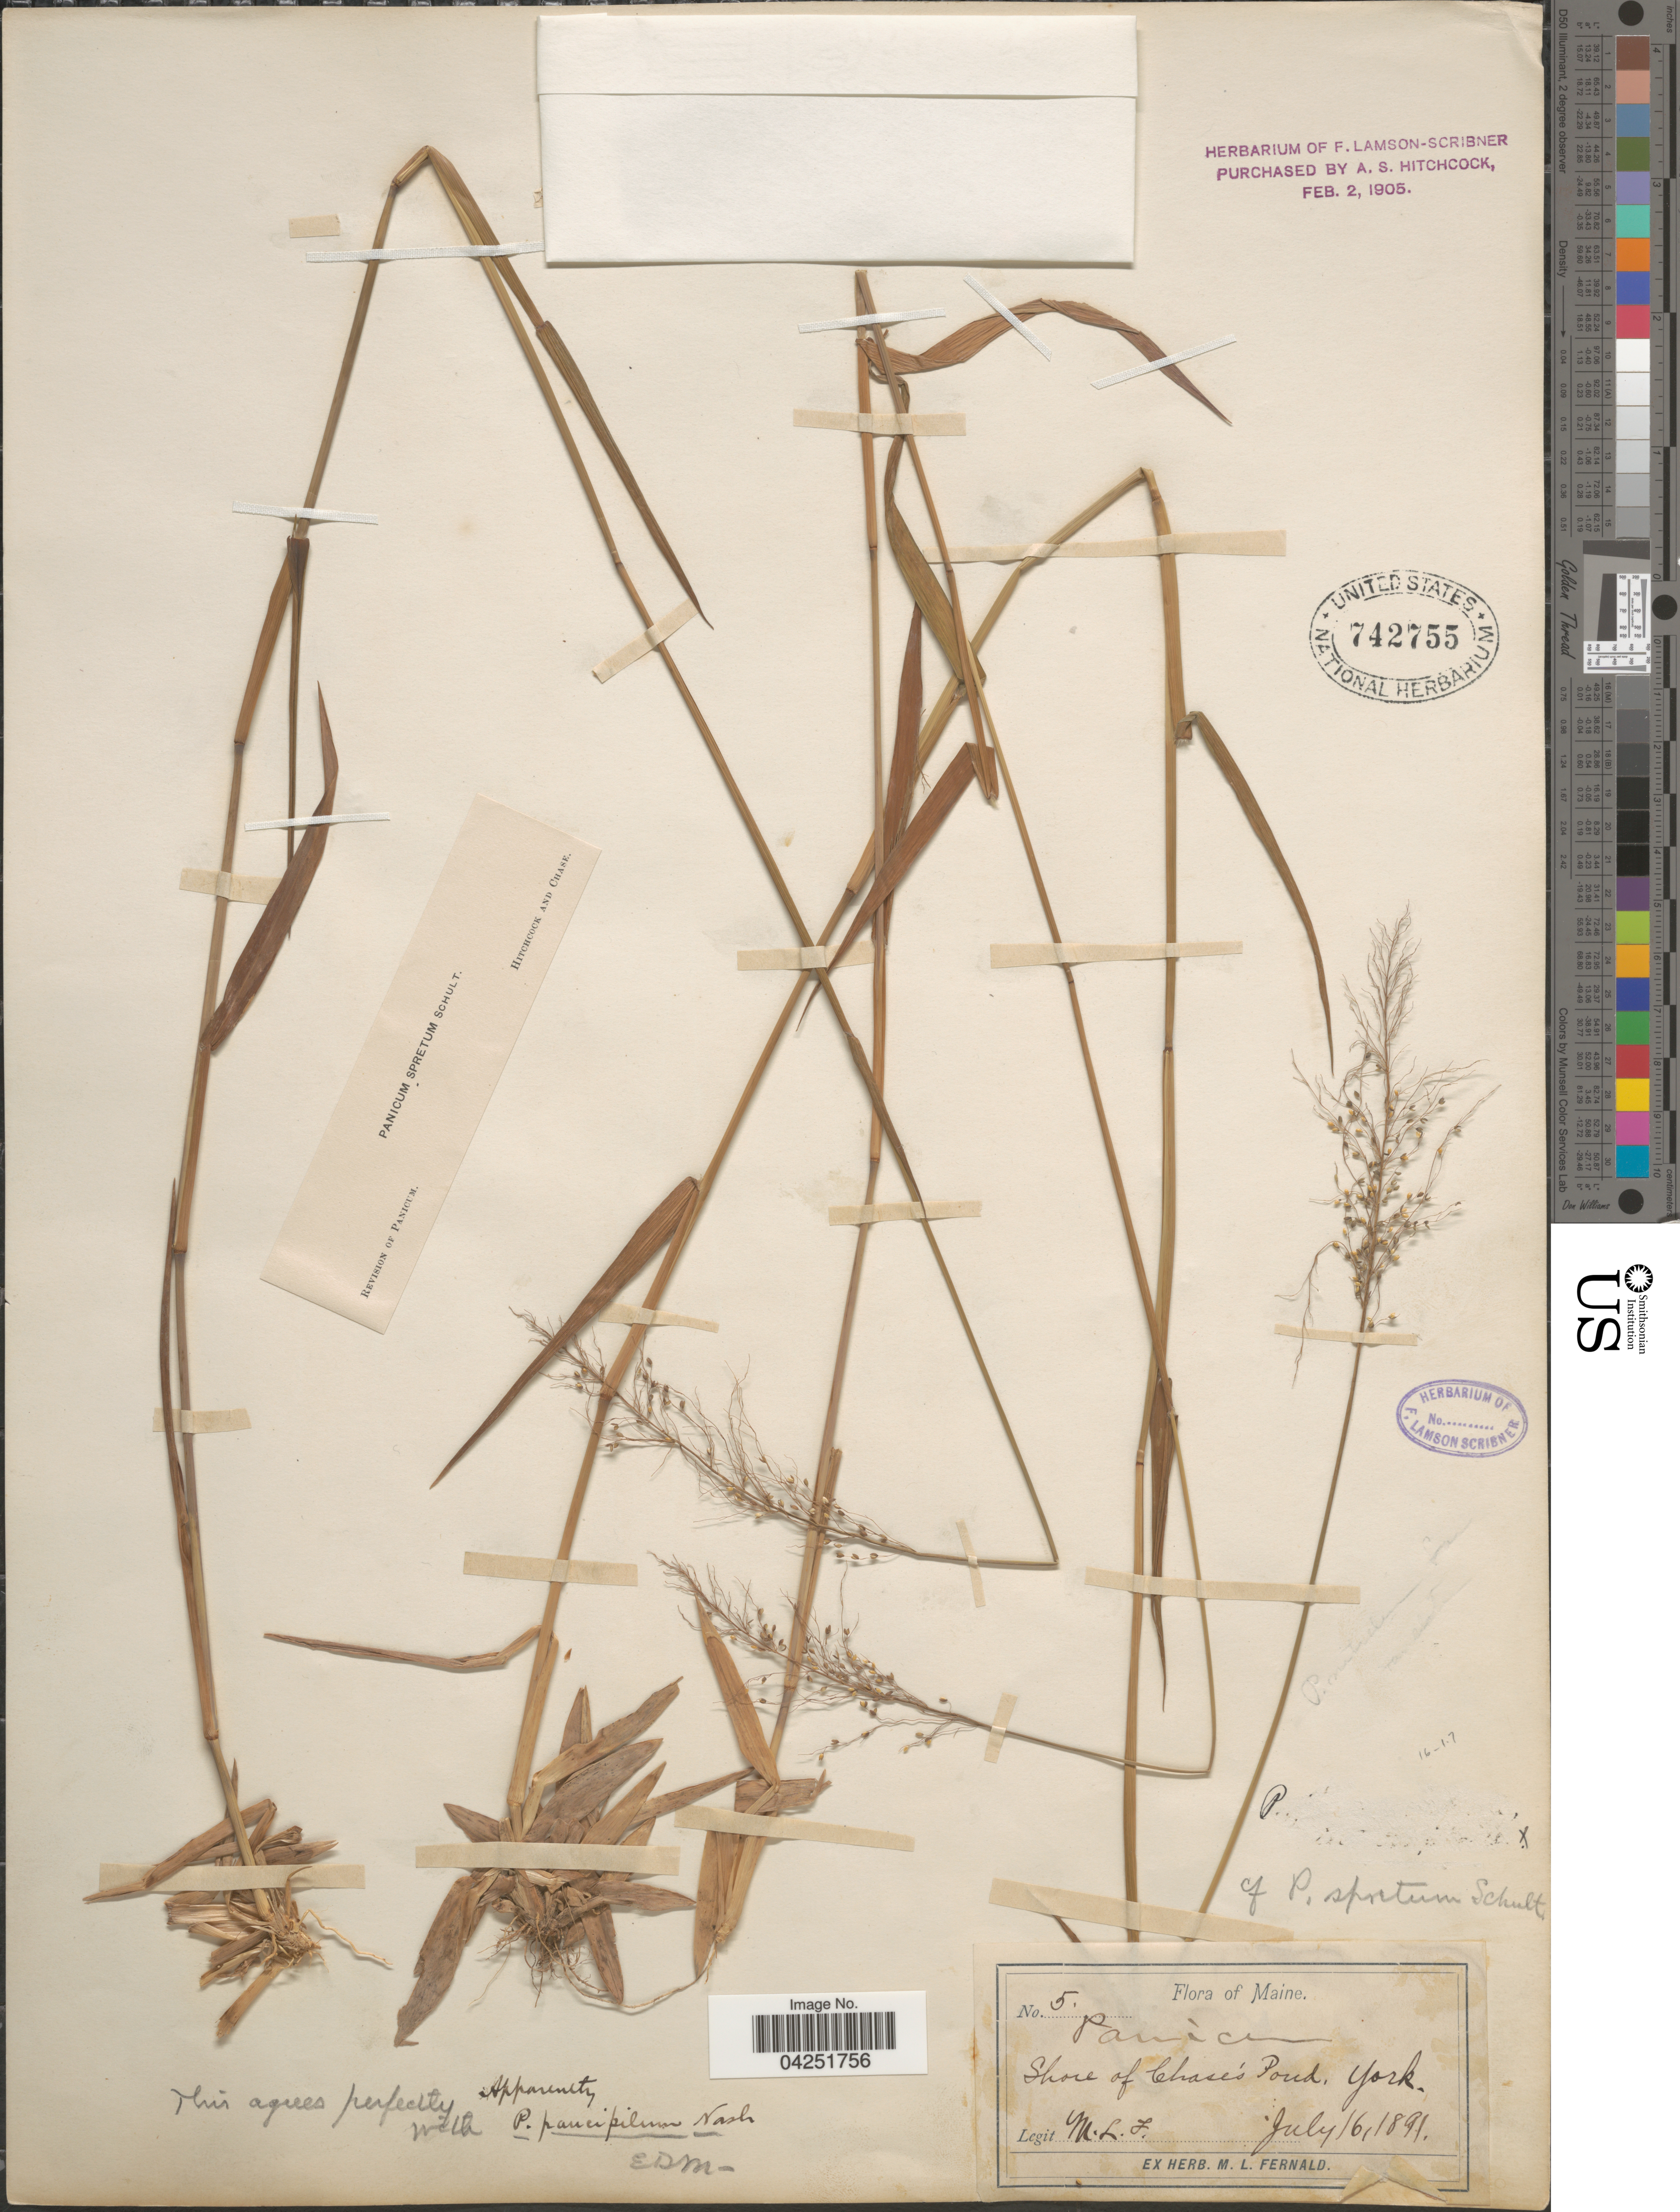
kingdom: Plantae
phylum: Tracheophyta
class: Liliopsida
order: Poales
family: Poaceae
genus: Dichanthelium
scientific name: Dichanthelium acuminatum var. densiflorum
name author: (Rand & Redfield) Gould & C.A. Clark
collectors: M. L. Fernald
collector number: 5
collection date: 1891-07-16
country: United States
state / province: Maine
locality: Shore of Chase's Pond, York.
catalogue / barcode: US 742755